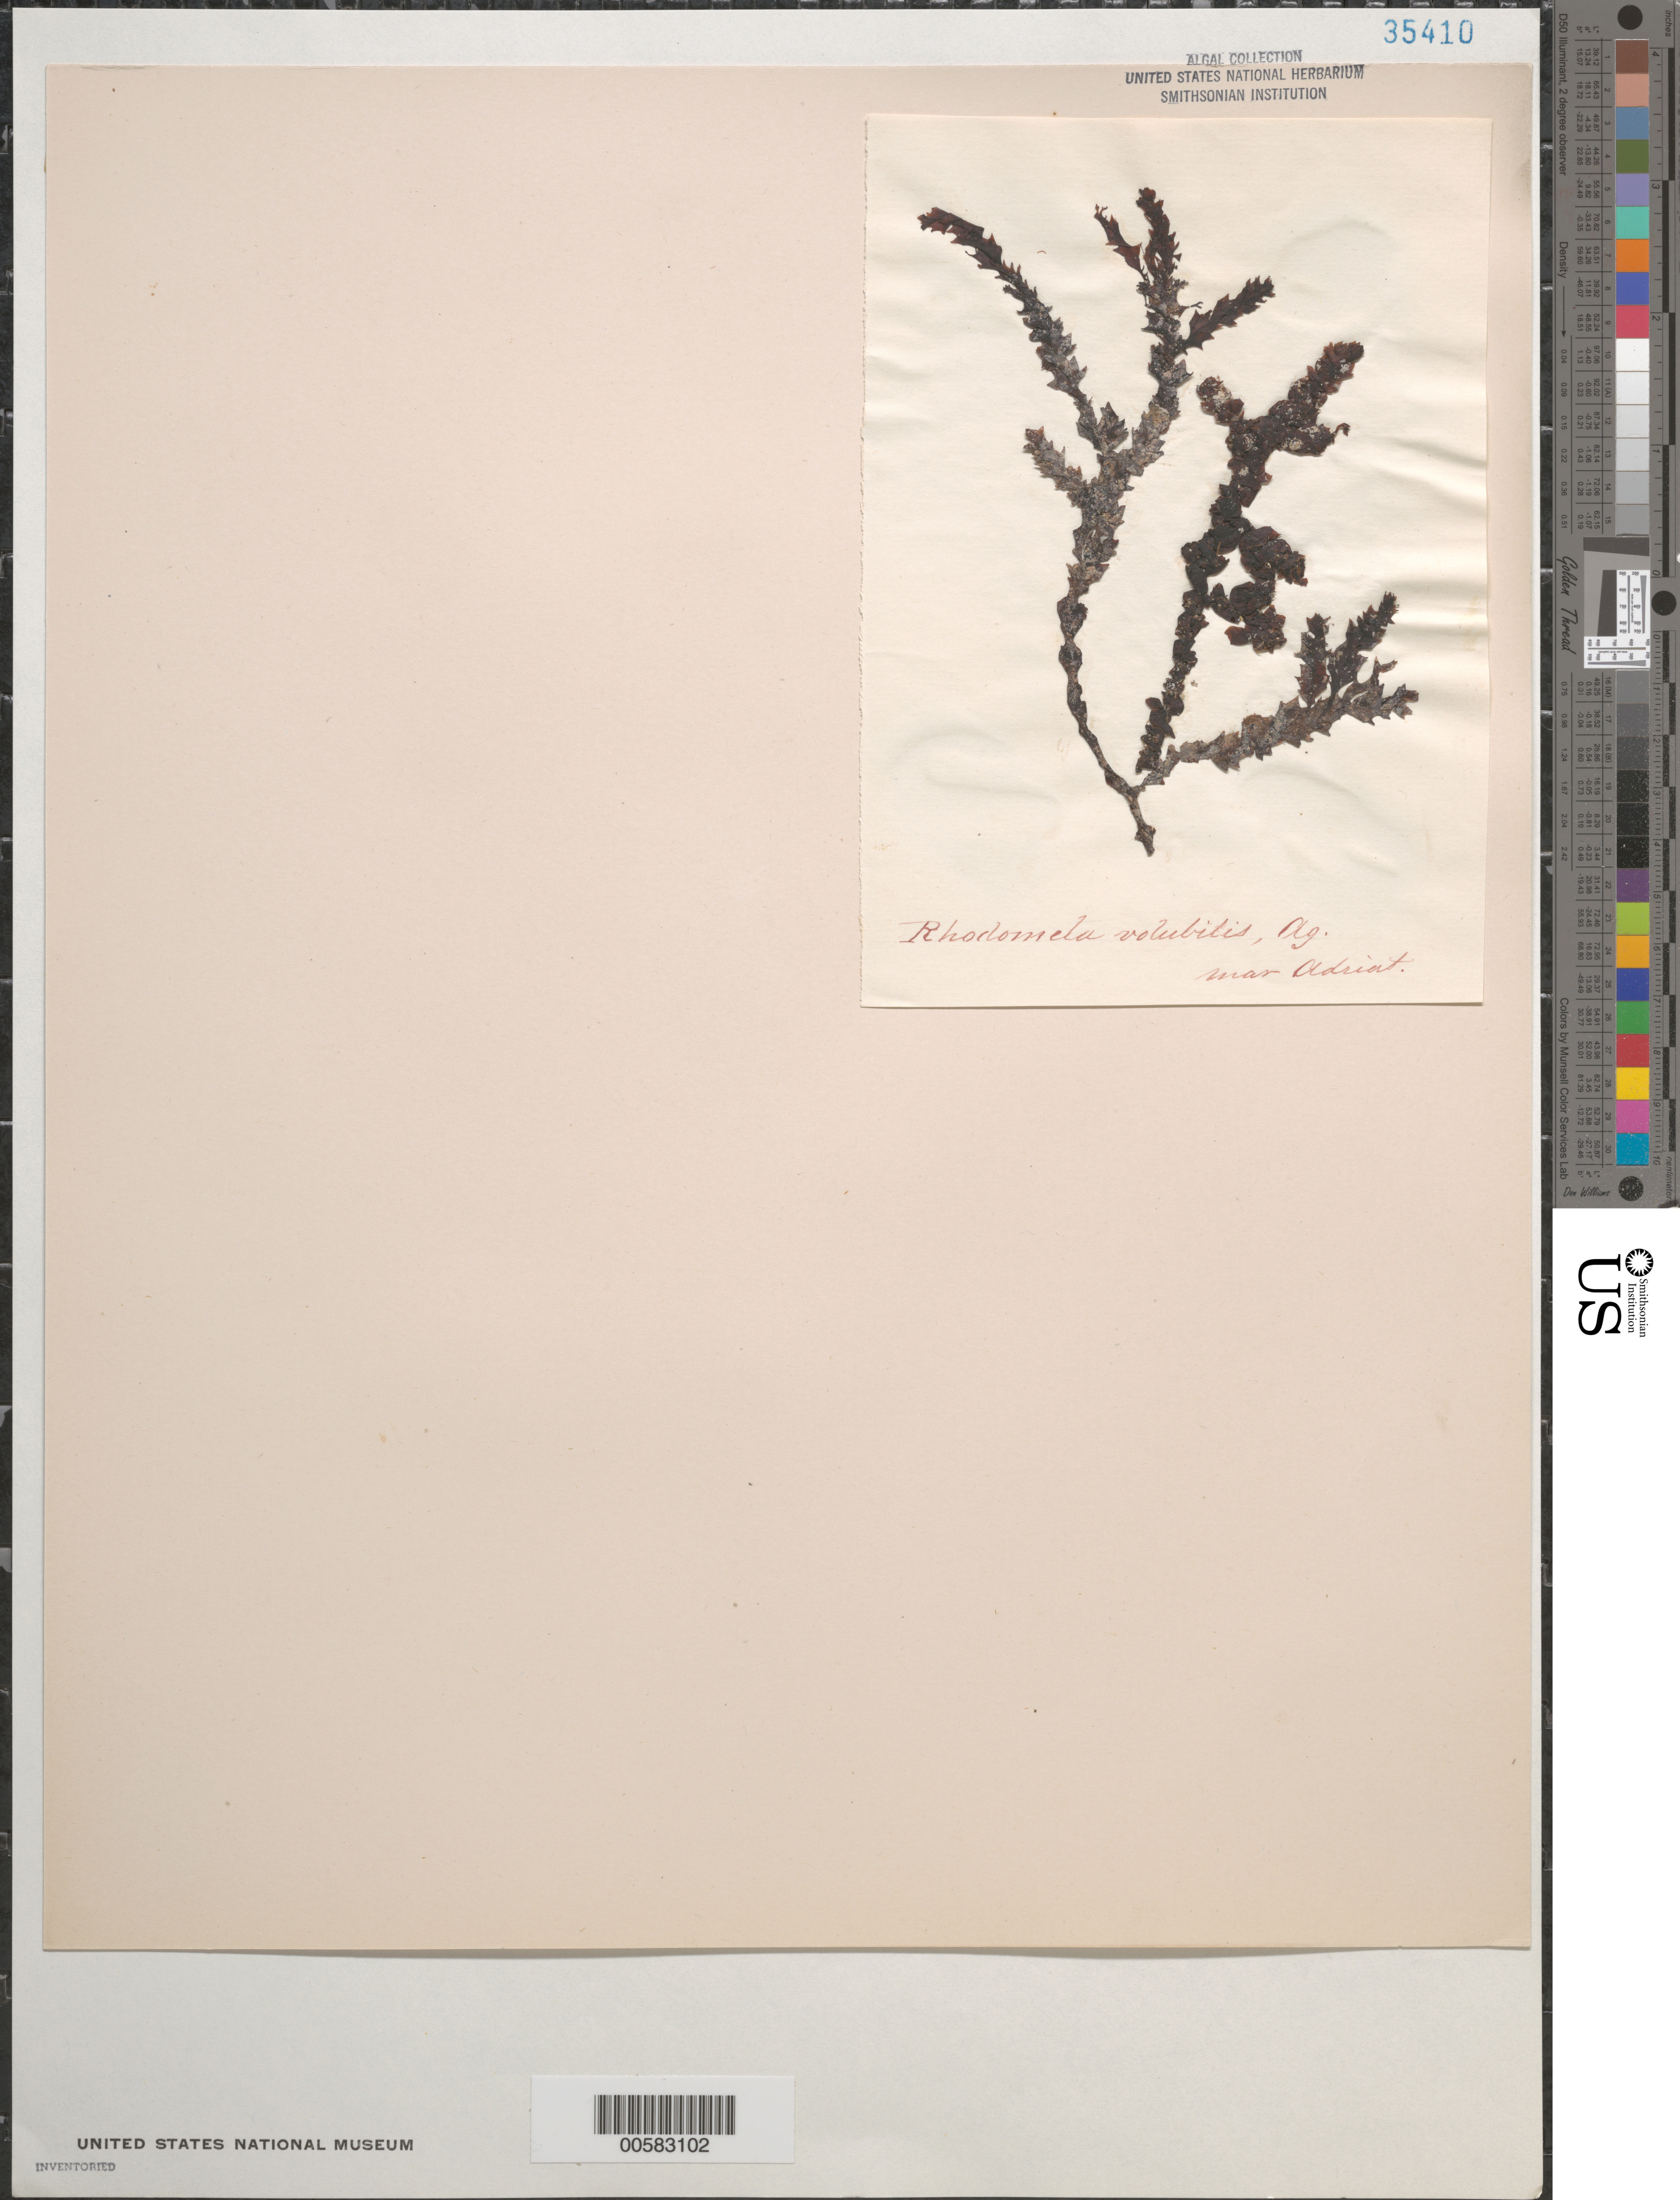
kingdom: Plantae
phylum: Rhodophyta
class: Florideophyceae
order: Ceramiales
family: Rhodomelaceae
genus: Osmundaria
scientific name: Osmundaria volubilis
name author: (L.) R.E. Norris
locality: Adriatic Sea (Mar. adriat.)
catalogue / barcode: US 35410